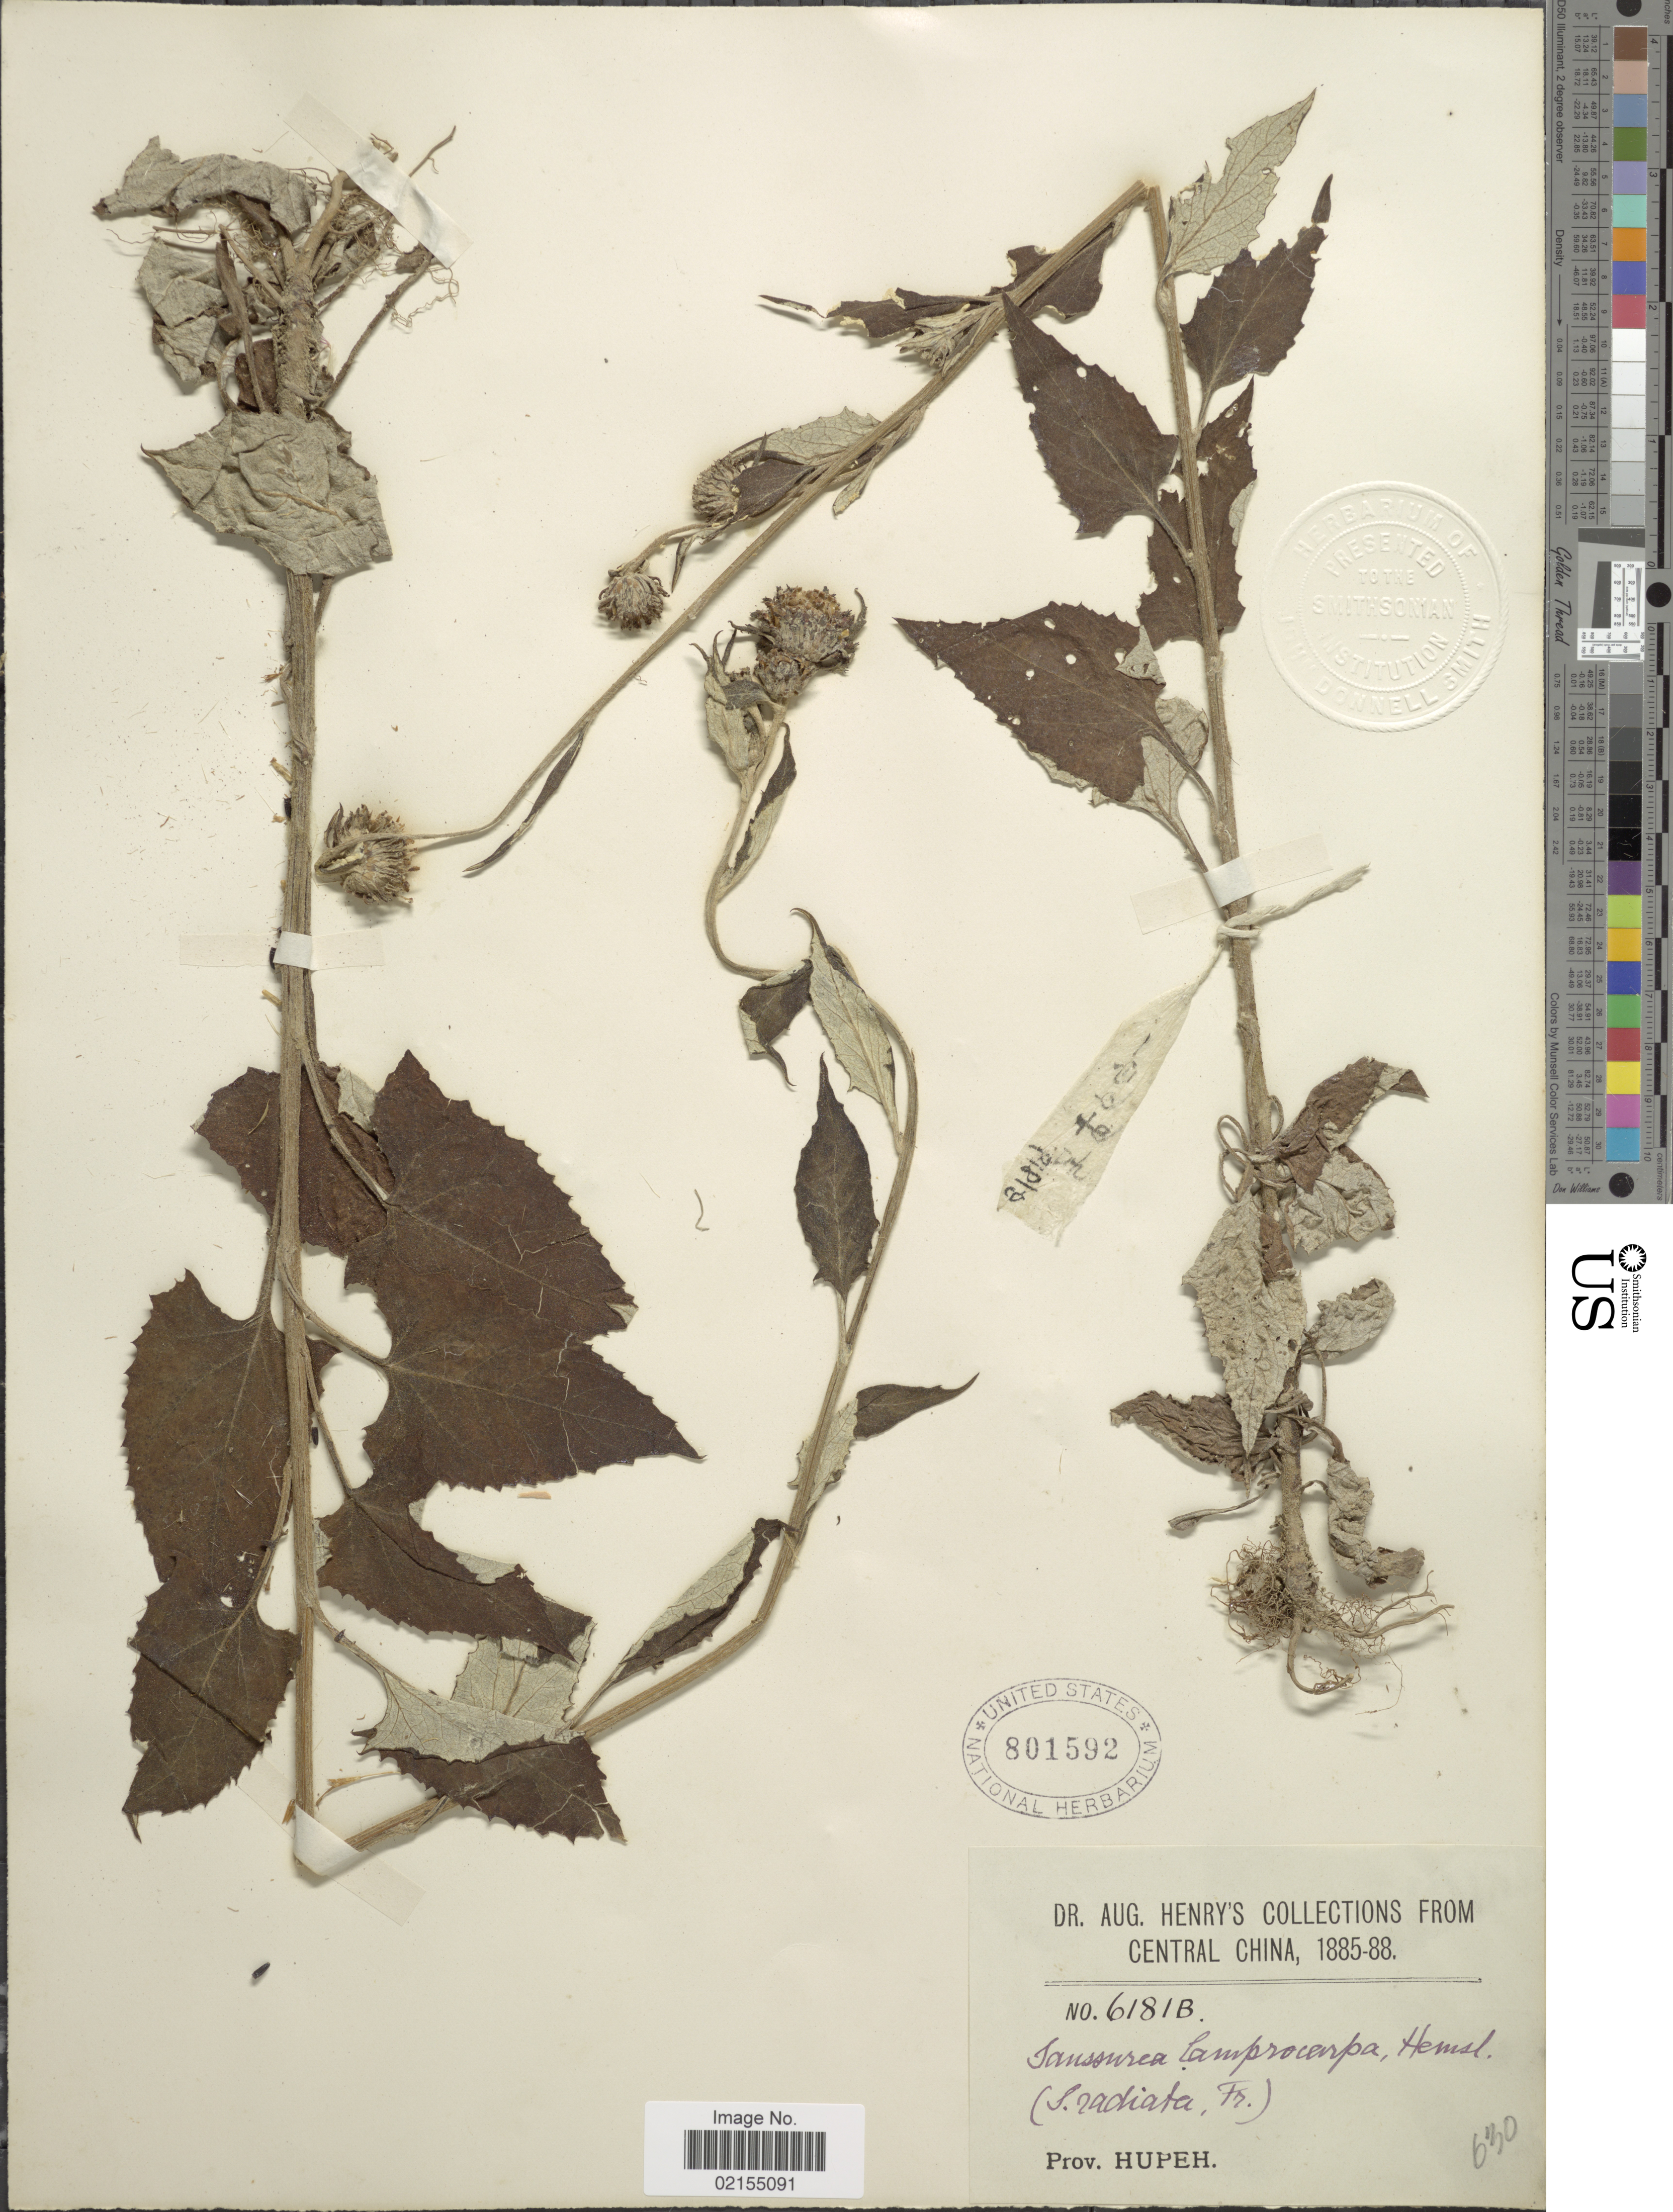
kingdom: Plantae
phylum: Tracheophyta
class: Magnoliopsida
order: Asterales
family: Asteraceae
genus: Himalaiella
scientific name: Himalaiella deltoidea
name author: (DC.) Raab-Straube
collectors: A. Henry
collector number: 6181 B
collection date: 1885/1888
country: China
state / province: Hubei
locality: Central China, Prov. Hupeh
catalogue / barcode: US 801592